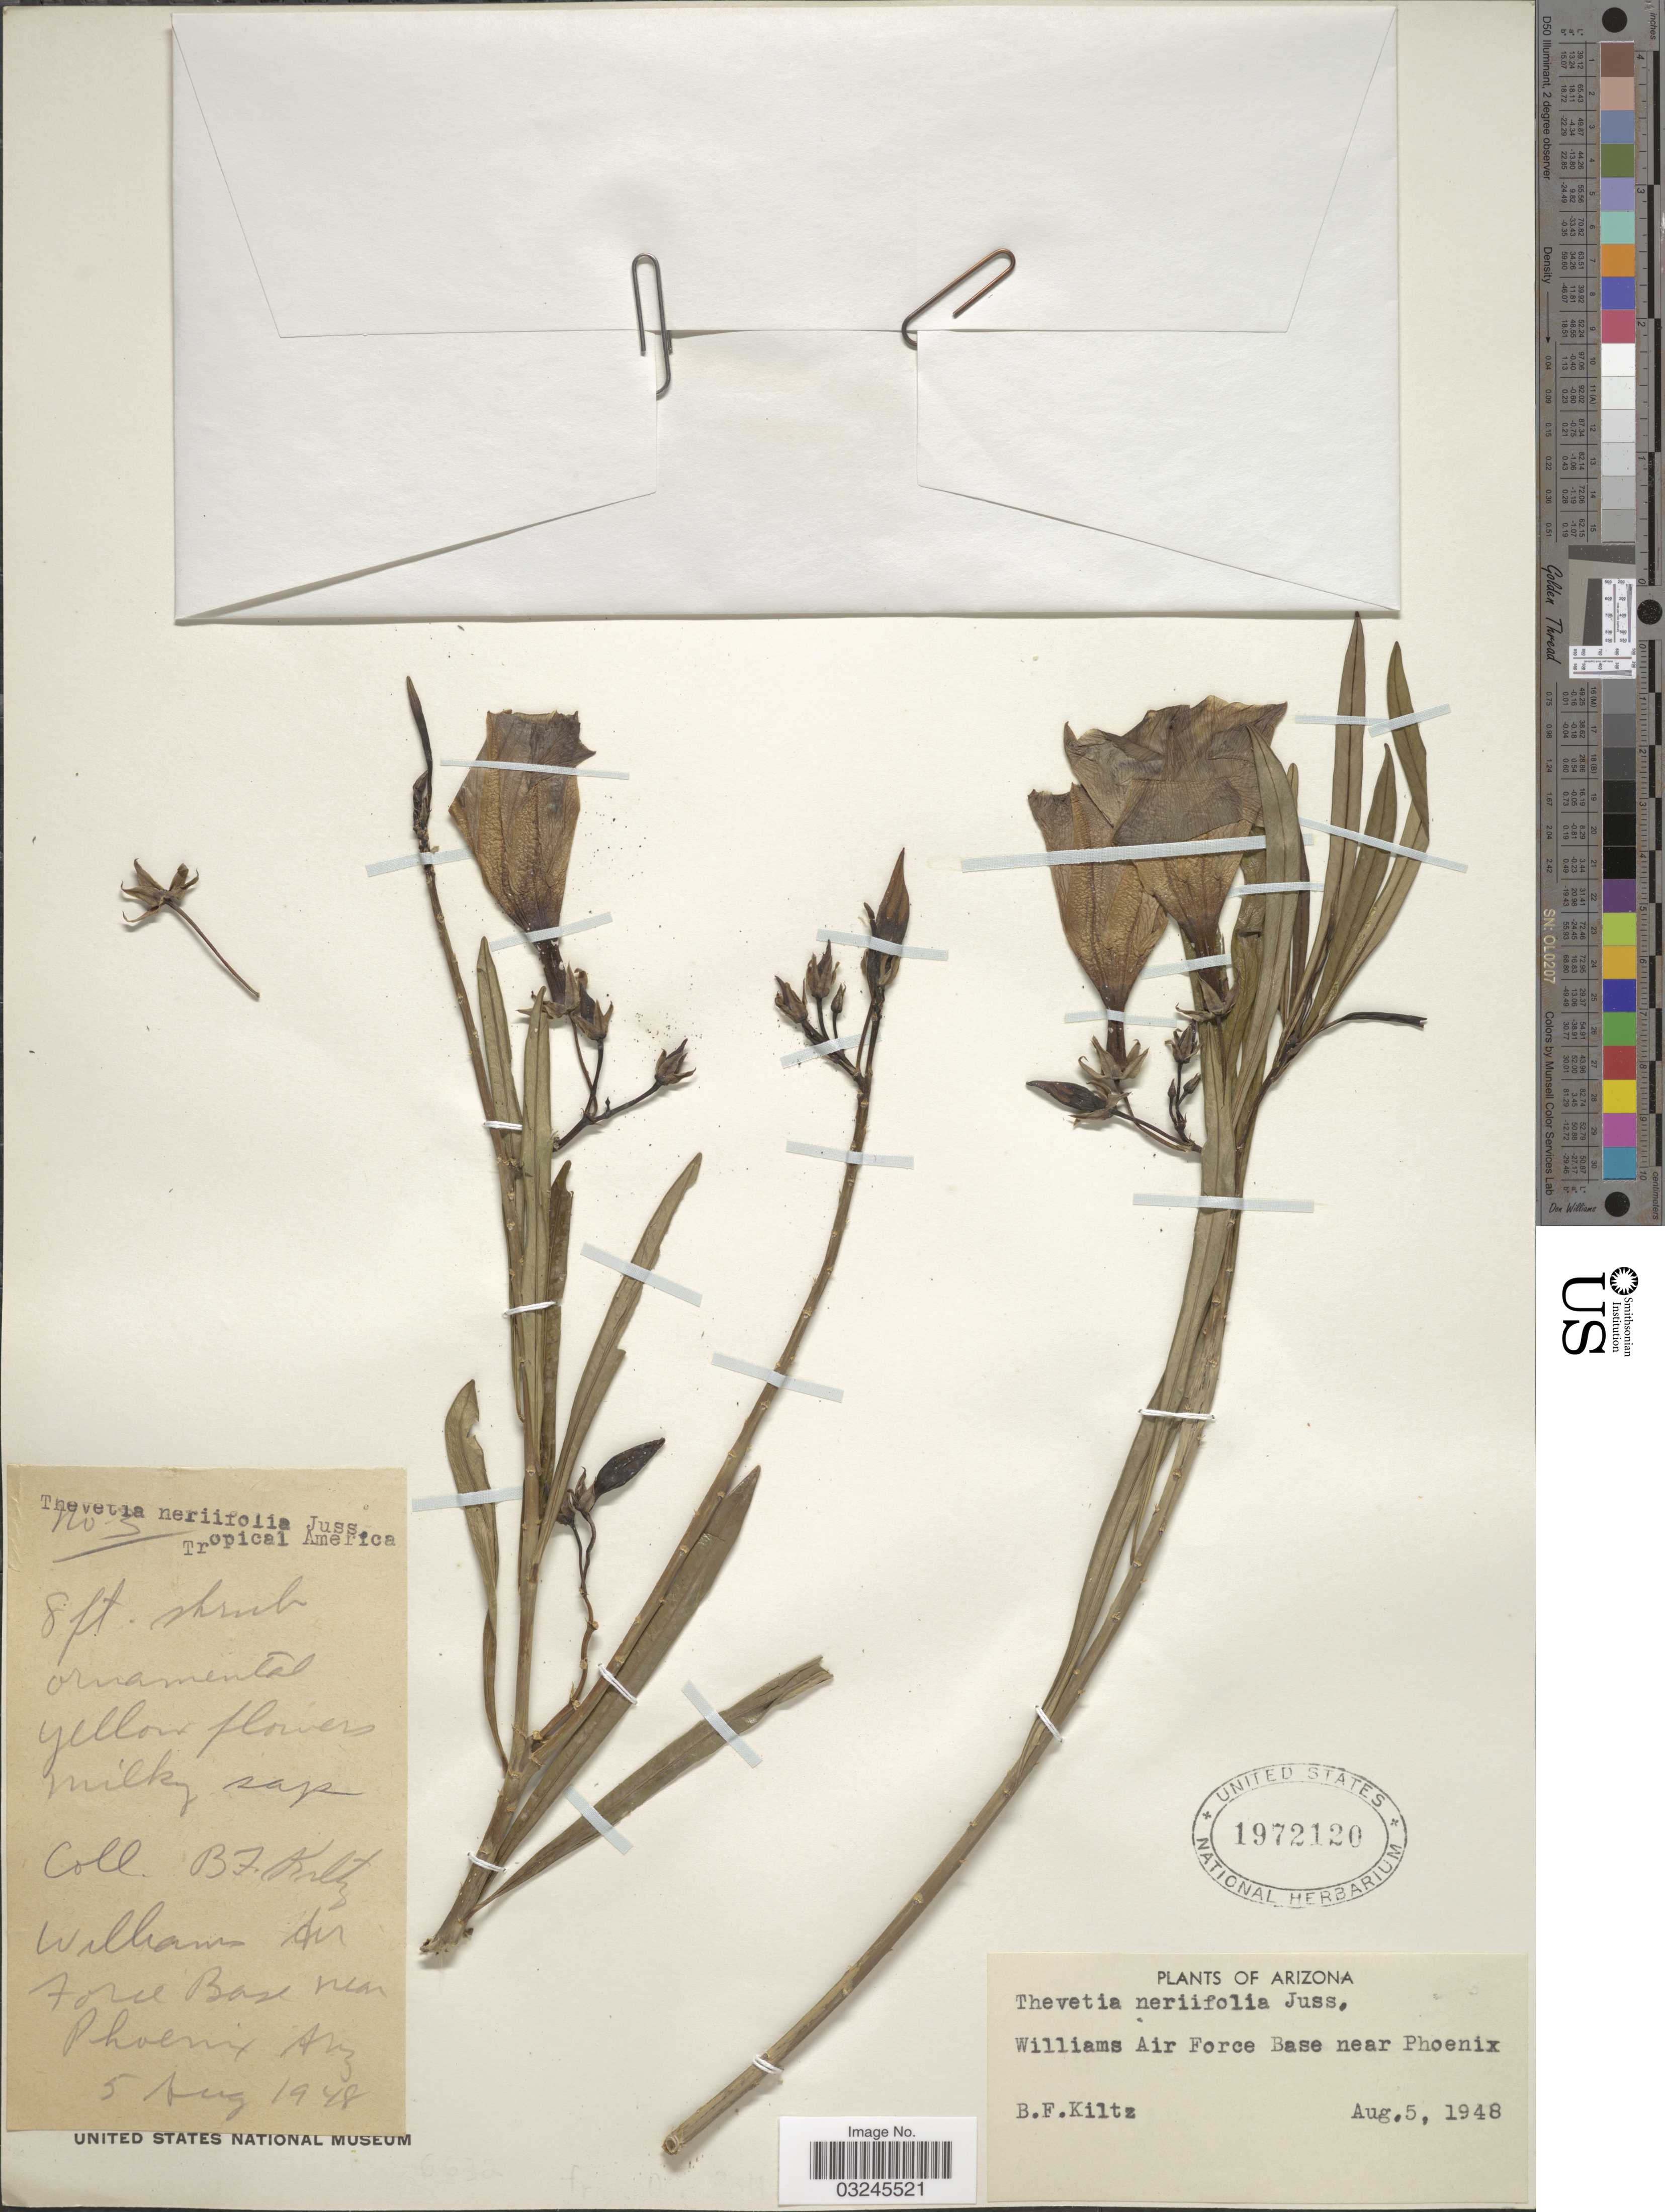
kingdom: Plantae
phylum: Tracheophyta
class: Magnoliopsida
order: Gentianales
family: Apocynaceae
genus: Thevetia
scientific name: Thevetia neriifolia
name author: Juss. ex Steud.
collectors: B. Kiltz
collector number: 3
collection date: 1948-08-05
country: United States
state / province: Arizona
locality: Williams Air Force Base near Phoenix.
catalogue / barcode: US 1972120